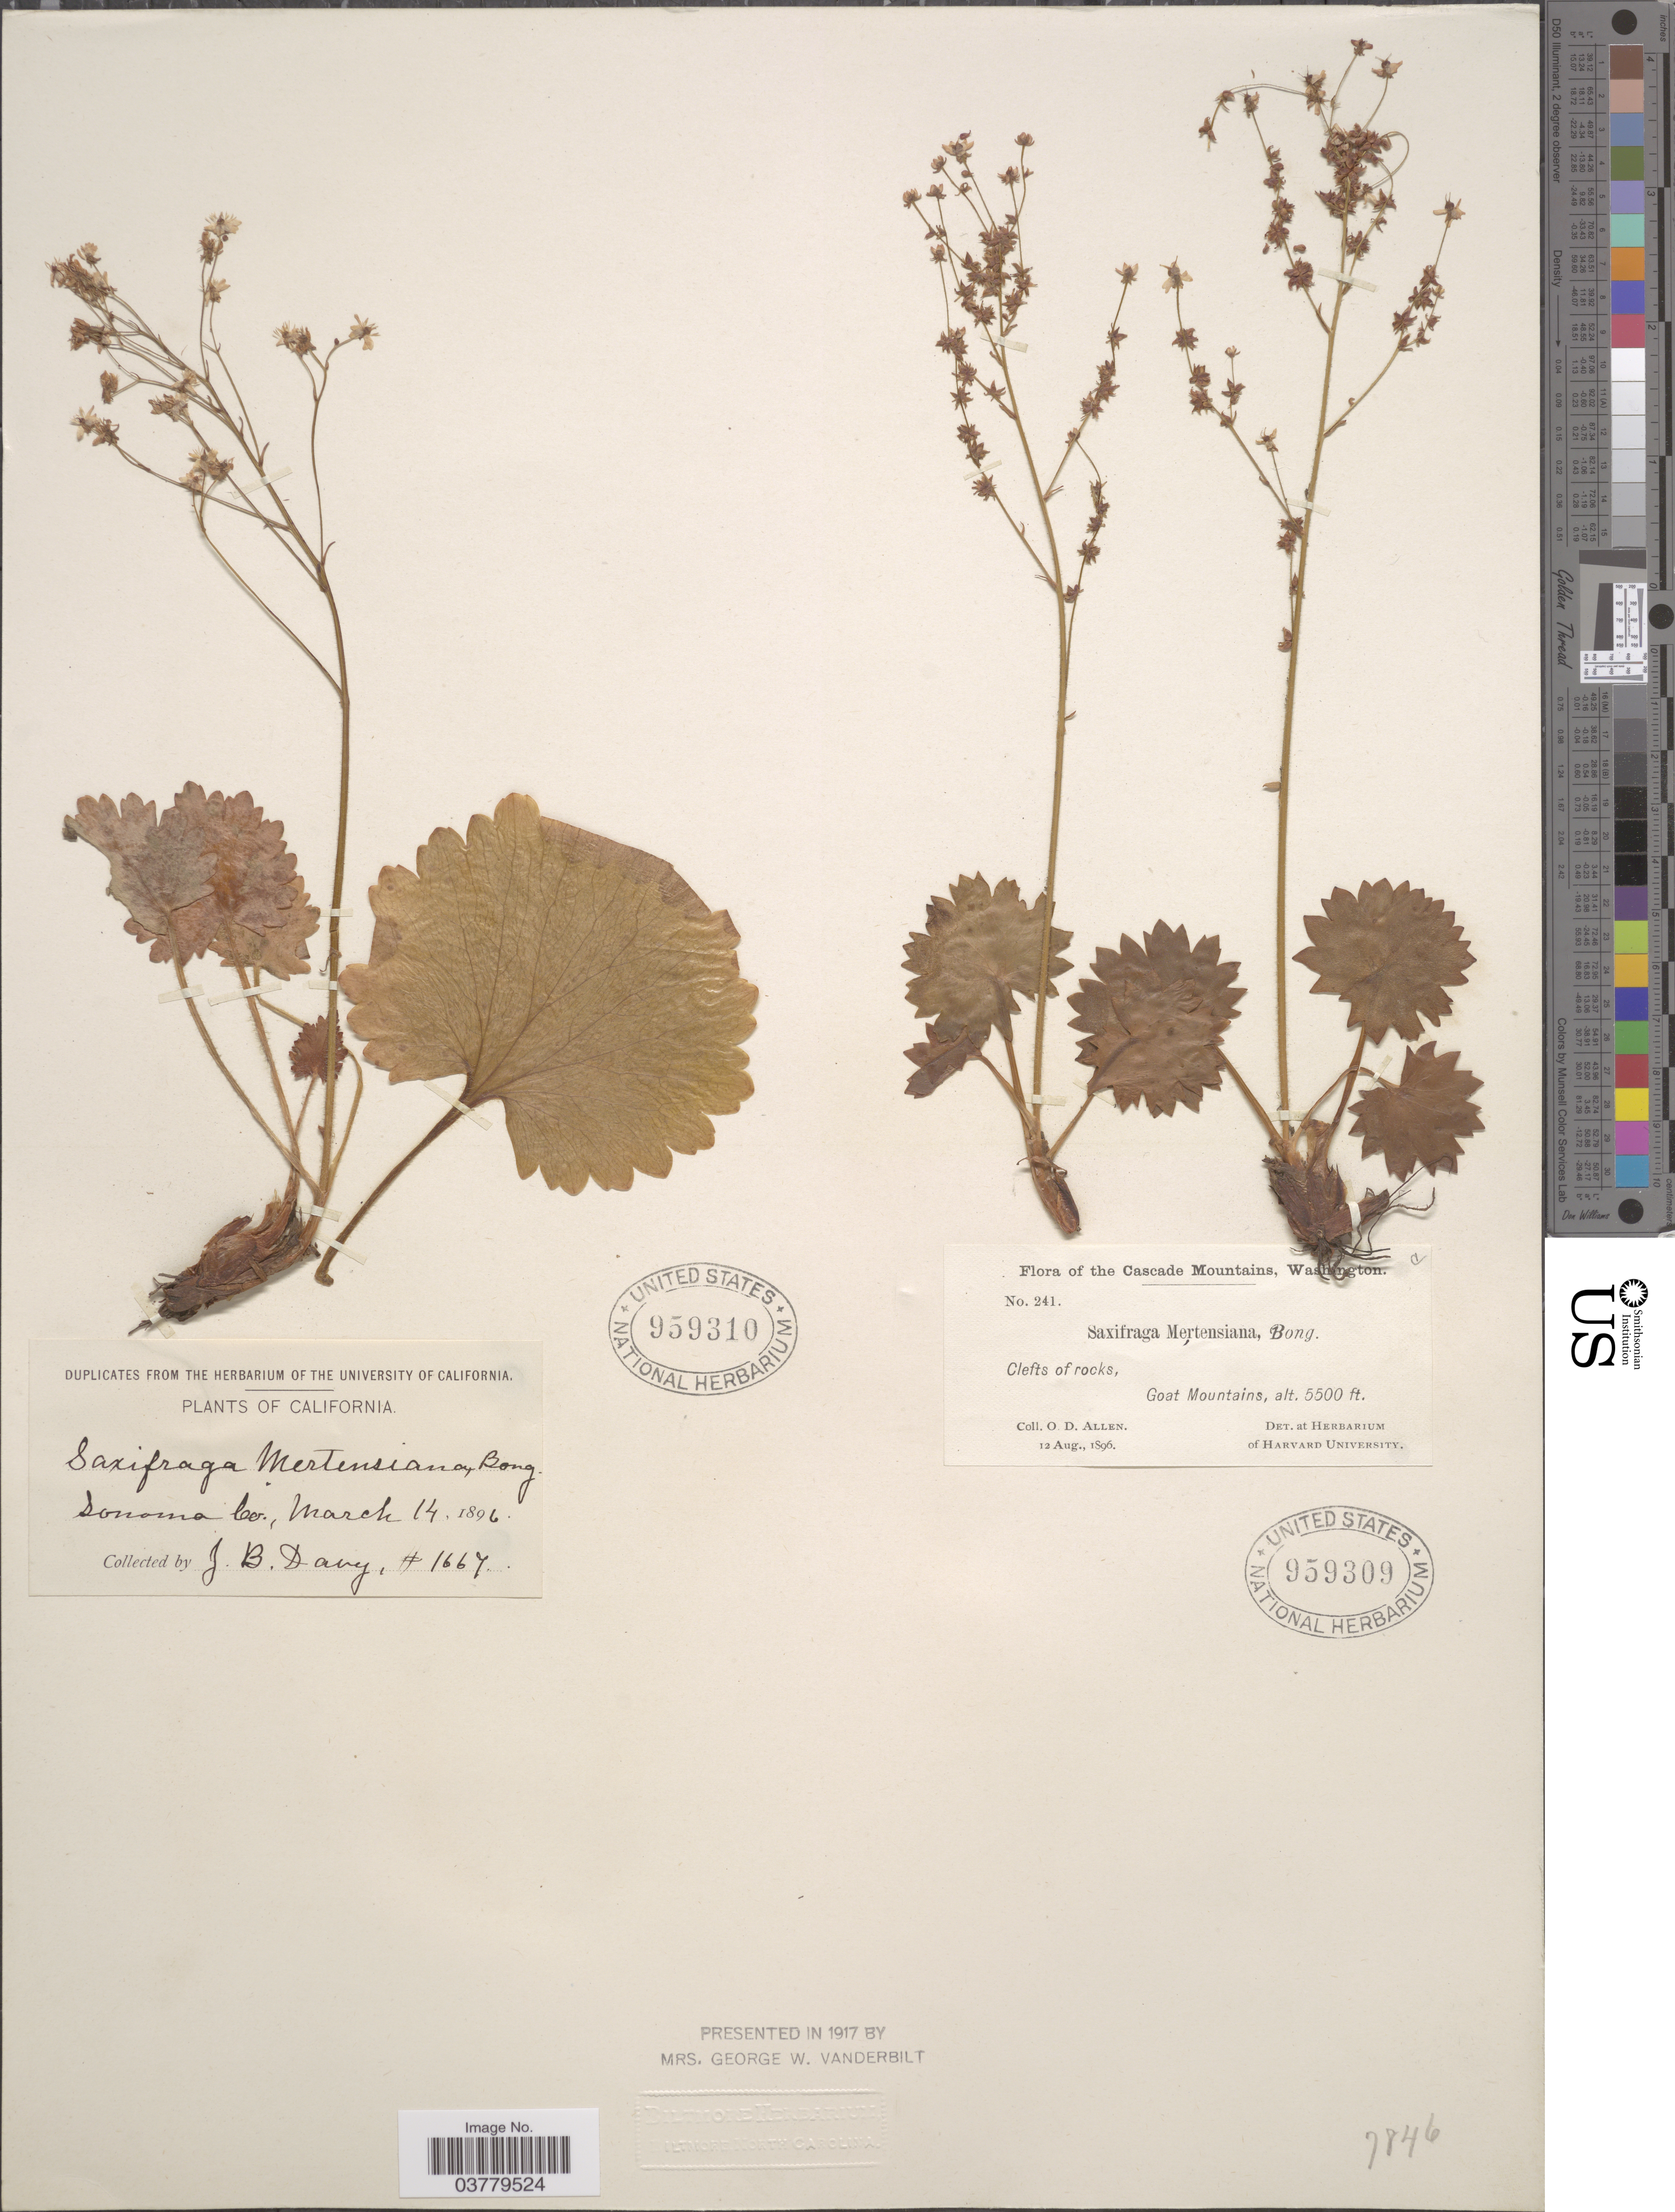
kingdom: Plantae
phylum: Tracheophyta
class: Magnoliopsida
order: Saxifragales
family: Saxifragaceae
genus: Saxifraga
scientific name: Saxifraga mertensiana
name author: Bong.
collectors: O. D. Allen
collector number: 241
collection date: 1896-08-12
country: United States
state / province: Washington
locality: The Cascade Mountains. Goat Mountains.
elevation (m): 1676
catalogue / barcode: US 959309-2